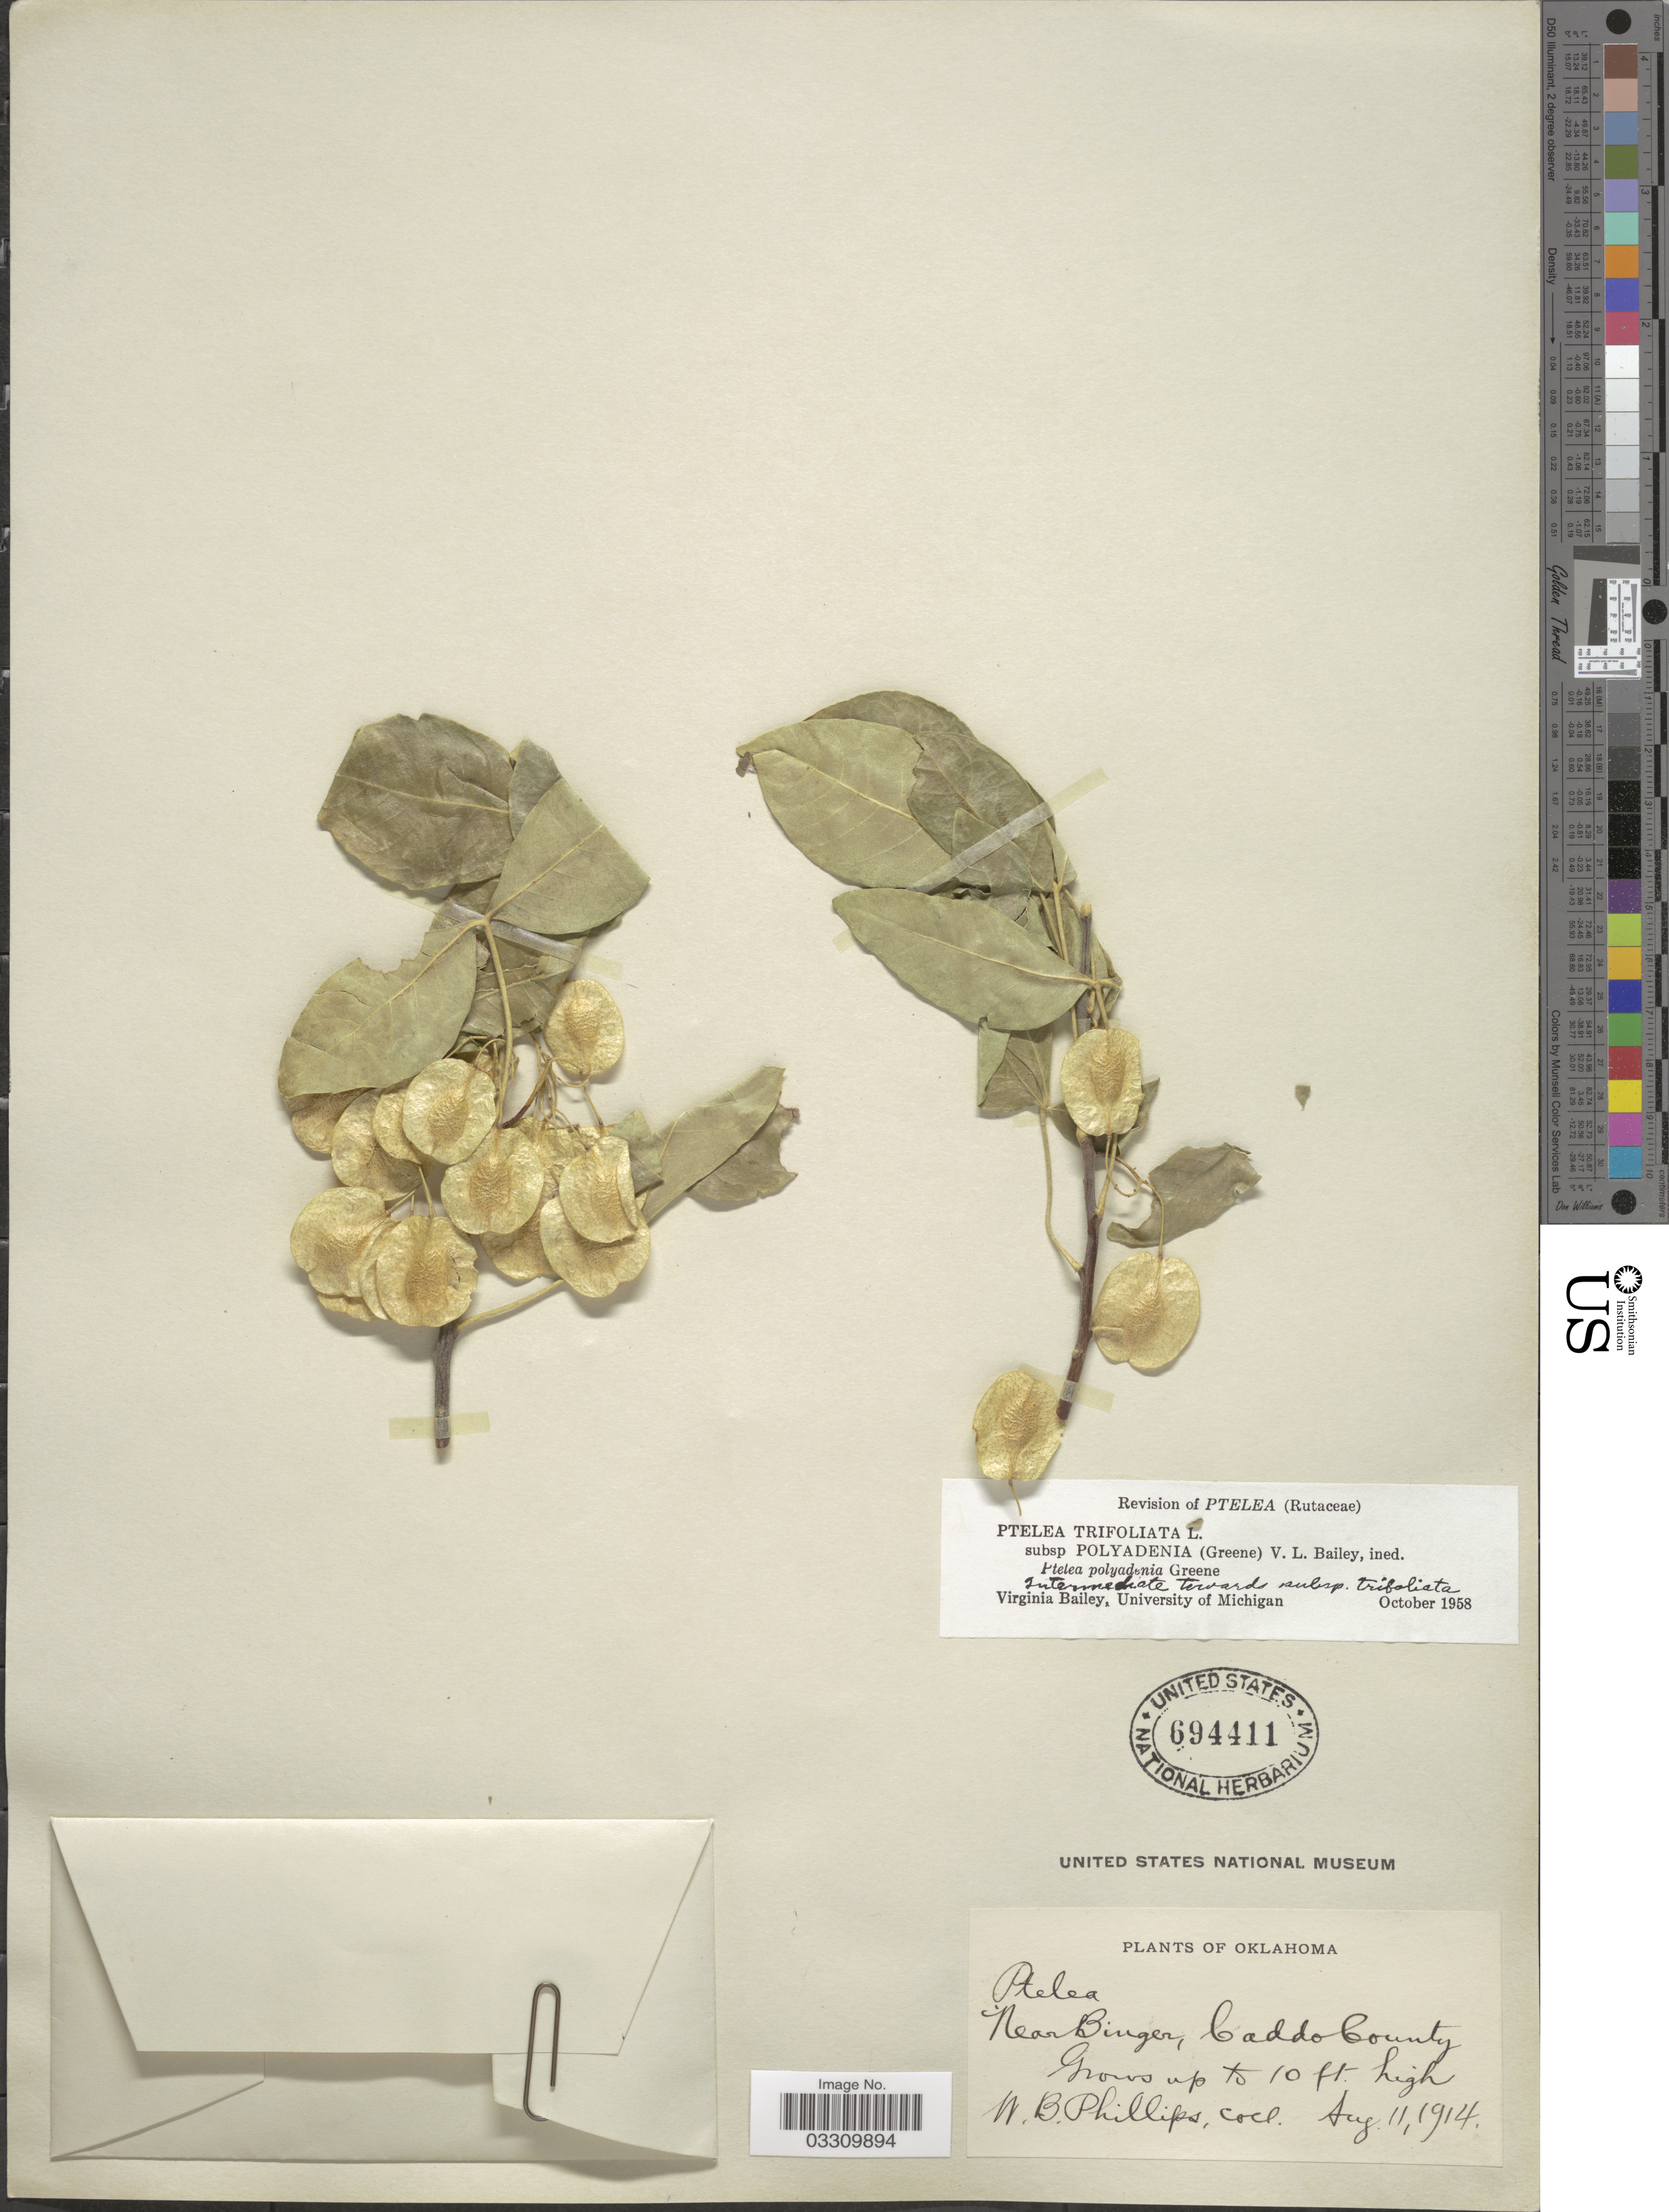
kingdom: Plantae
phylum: Tracheophyta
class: Magnoliopsida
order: Sapindales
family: Rutaceae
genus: Ptelea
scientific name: Ptelea trifoliata subsp. polyadenia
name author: (Greene) V. L. Bailey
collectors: N. Phillips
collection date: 1914-08-11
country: United States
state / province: Oklahoma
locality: Near Binger, Caddo County.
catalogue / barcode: US 694411